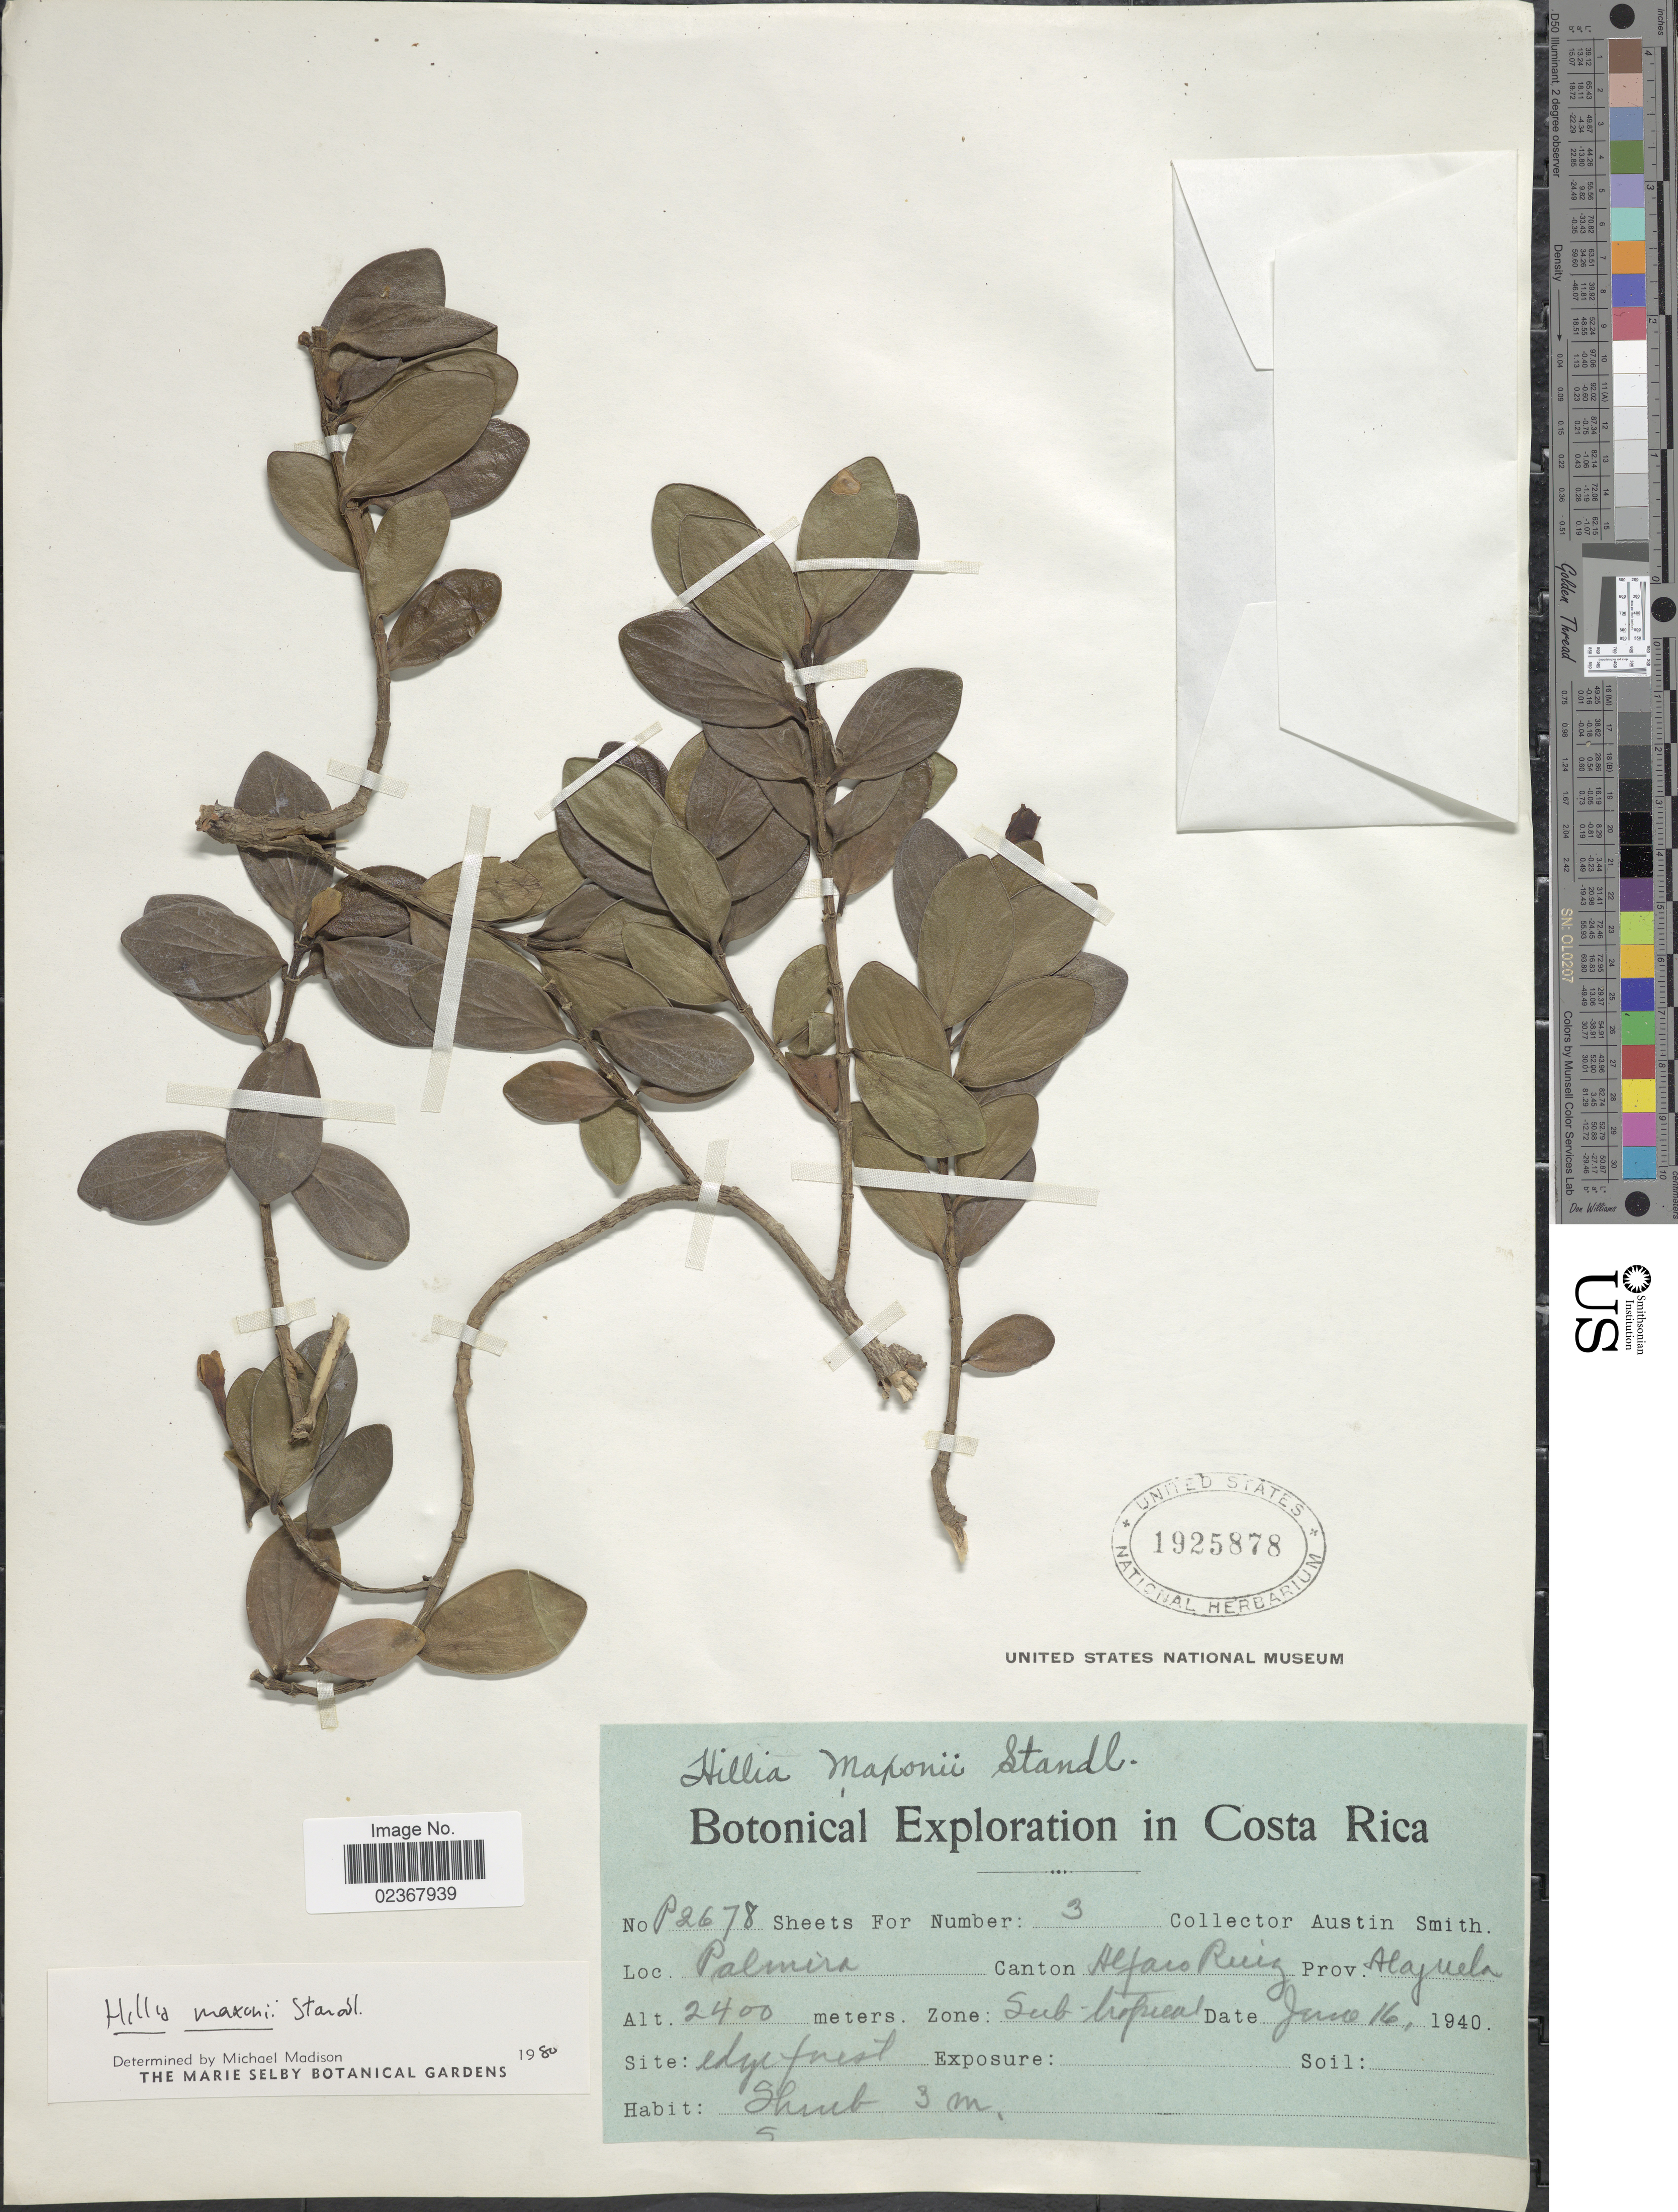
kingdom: Plantae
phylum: Tracheophyta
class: Magnoliopsida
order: Gentianales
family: Rubiaceae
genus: Hillia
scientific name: Hillia maxonii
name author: Standl.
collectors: Aust P. Smith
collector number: P2678/3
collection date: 1940-06-16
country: Costa Rica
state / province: Alajuela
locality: Palmira. Canton: Alfaro Ruiz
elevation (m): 2400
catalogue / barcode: US 1925878